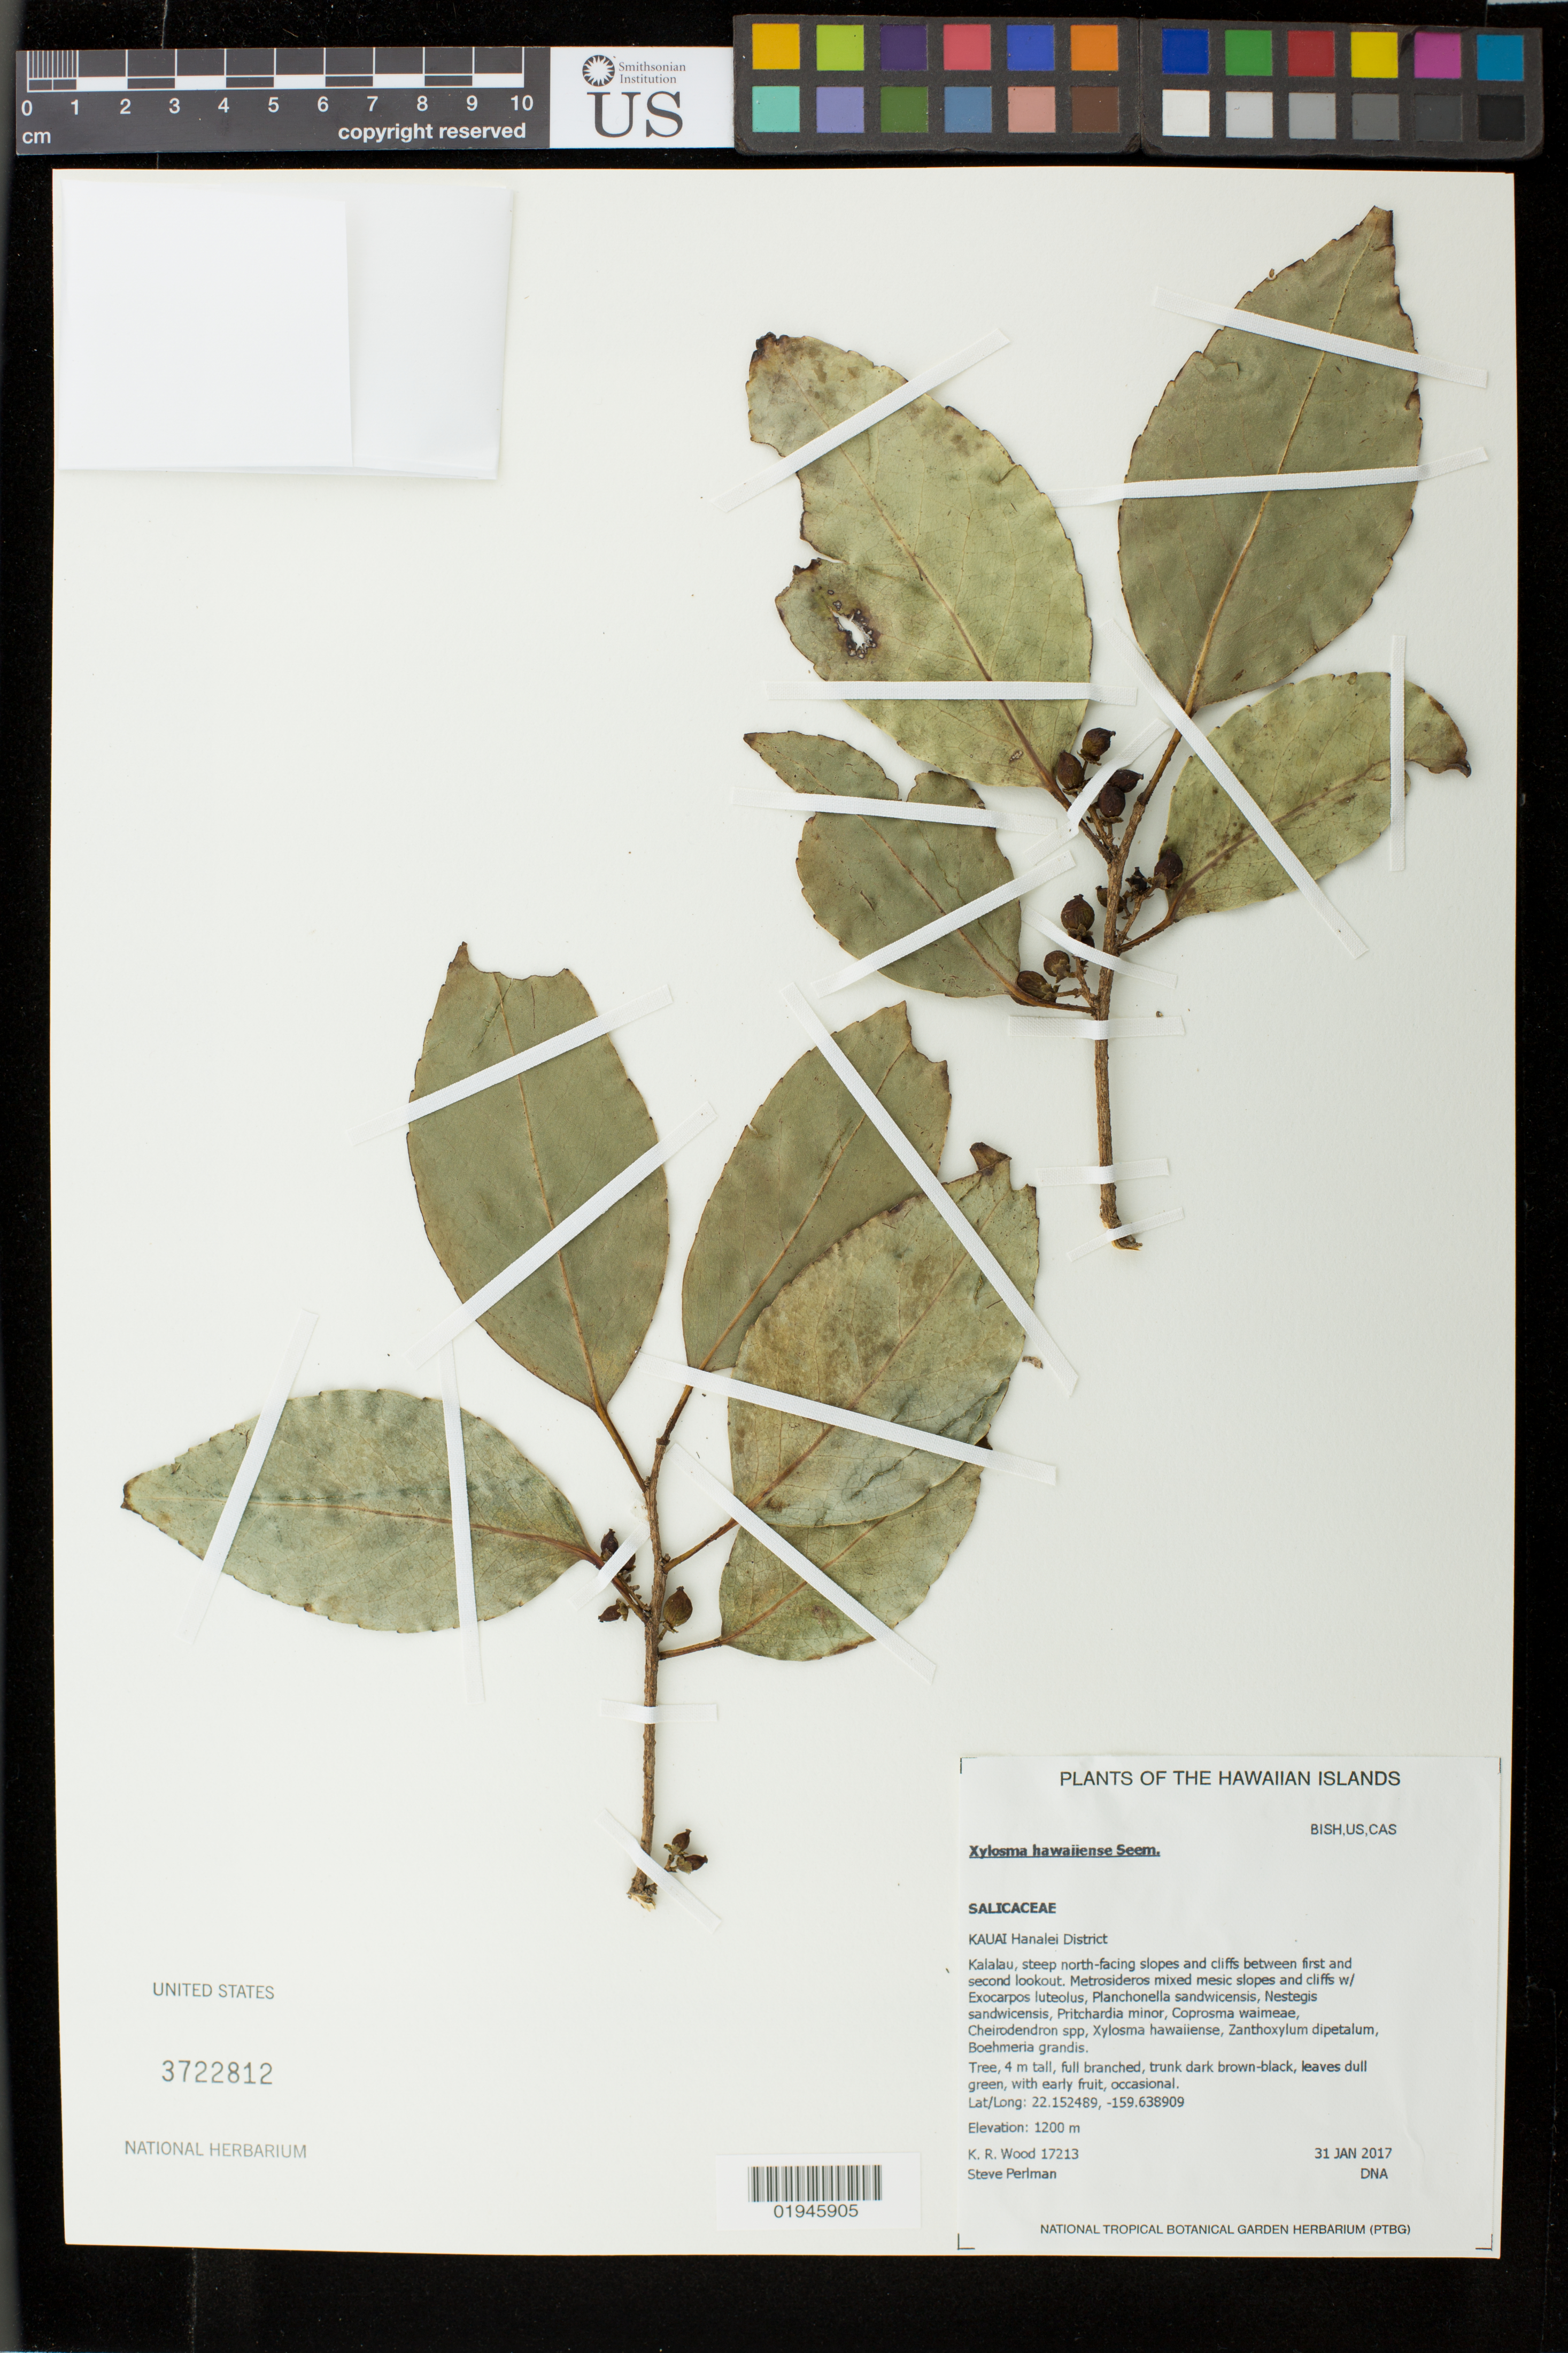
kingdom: Plantae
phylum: Tracheophyta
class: Magnoliopsida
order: Malpighiales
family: Salicaceae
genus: Xylosma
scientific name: Xylosma hawaiensis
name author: Seem.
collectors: K. R. Wood & S. P. Perlman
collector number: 17213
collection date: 2017-01-31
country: United States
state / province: Hawaii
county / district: Kauai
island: Kaua'i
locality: Hanalei District, Kalalau, steep north-facing slopes and cliffs between first and second lookout.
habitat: Mixed mesic forest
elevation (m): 1200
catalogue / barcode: US 3722812